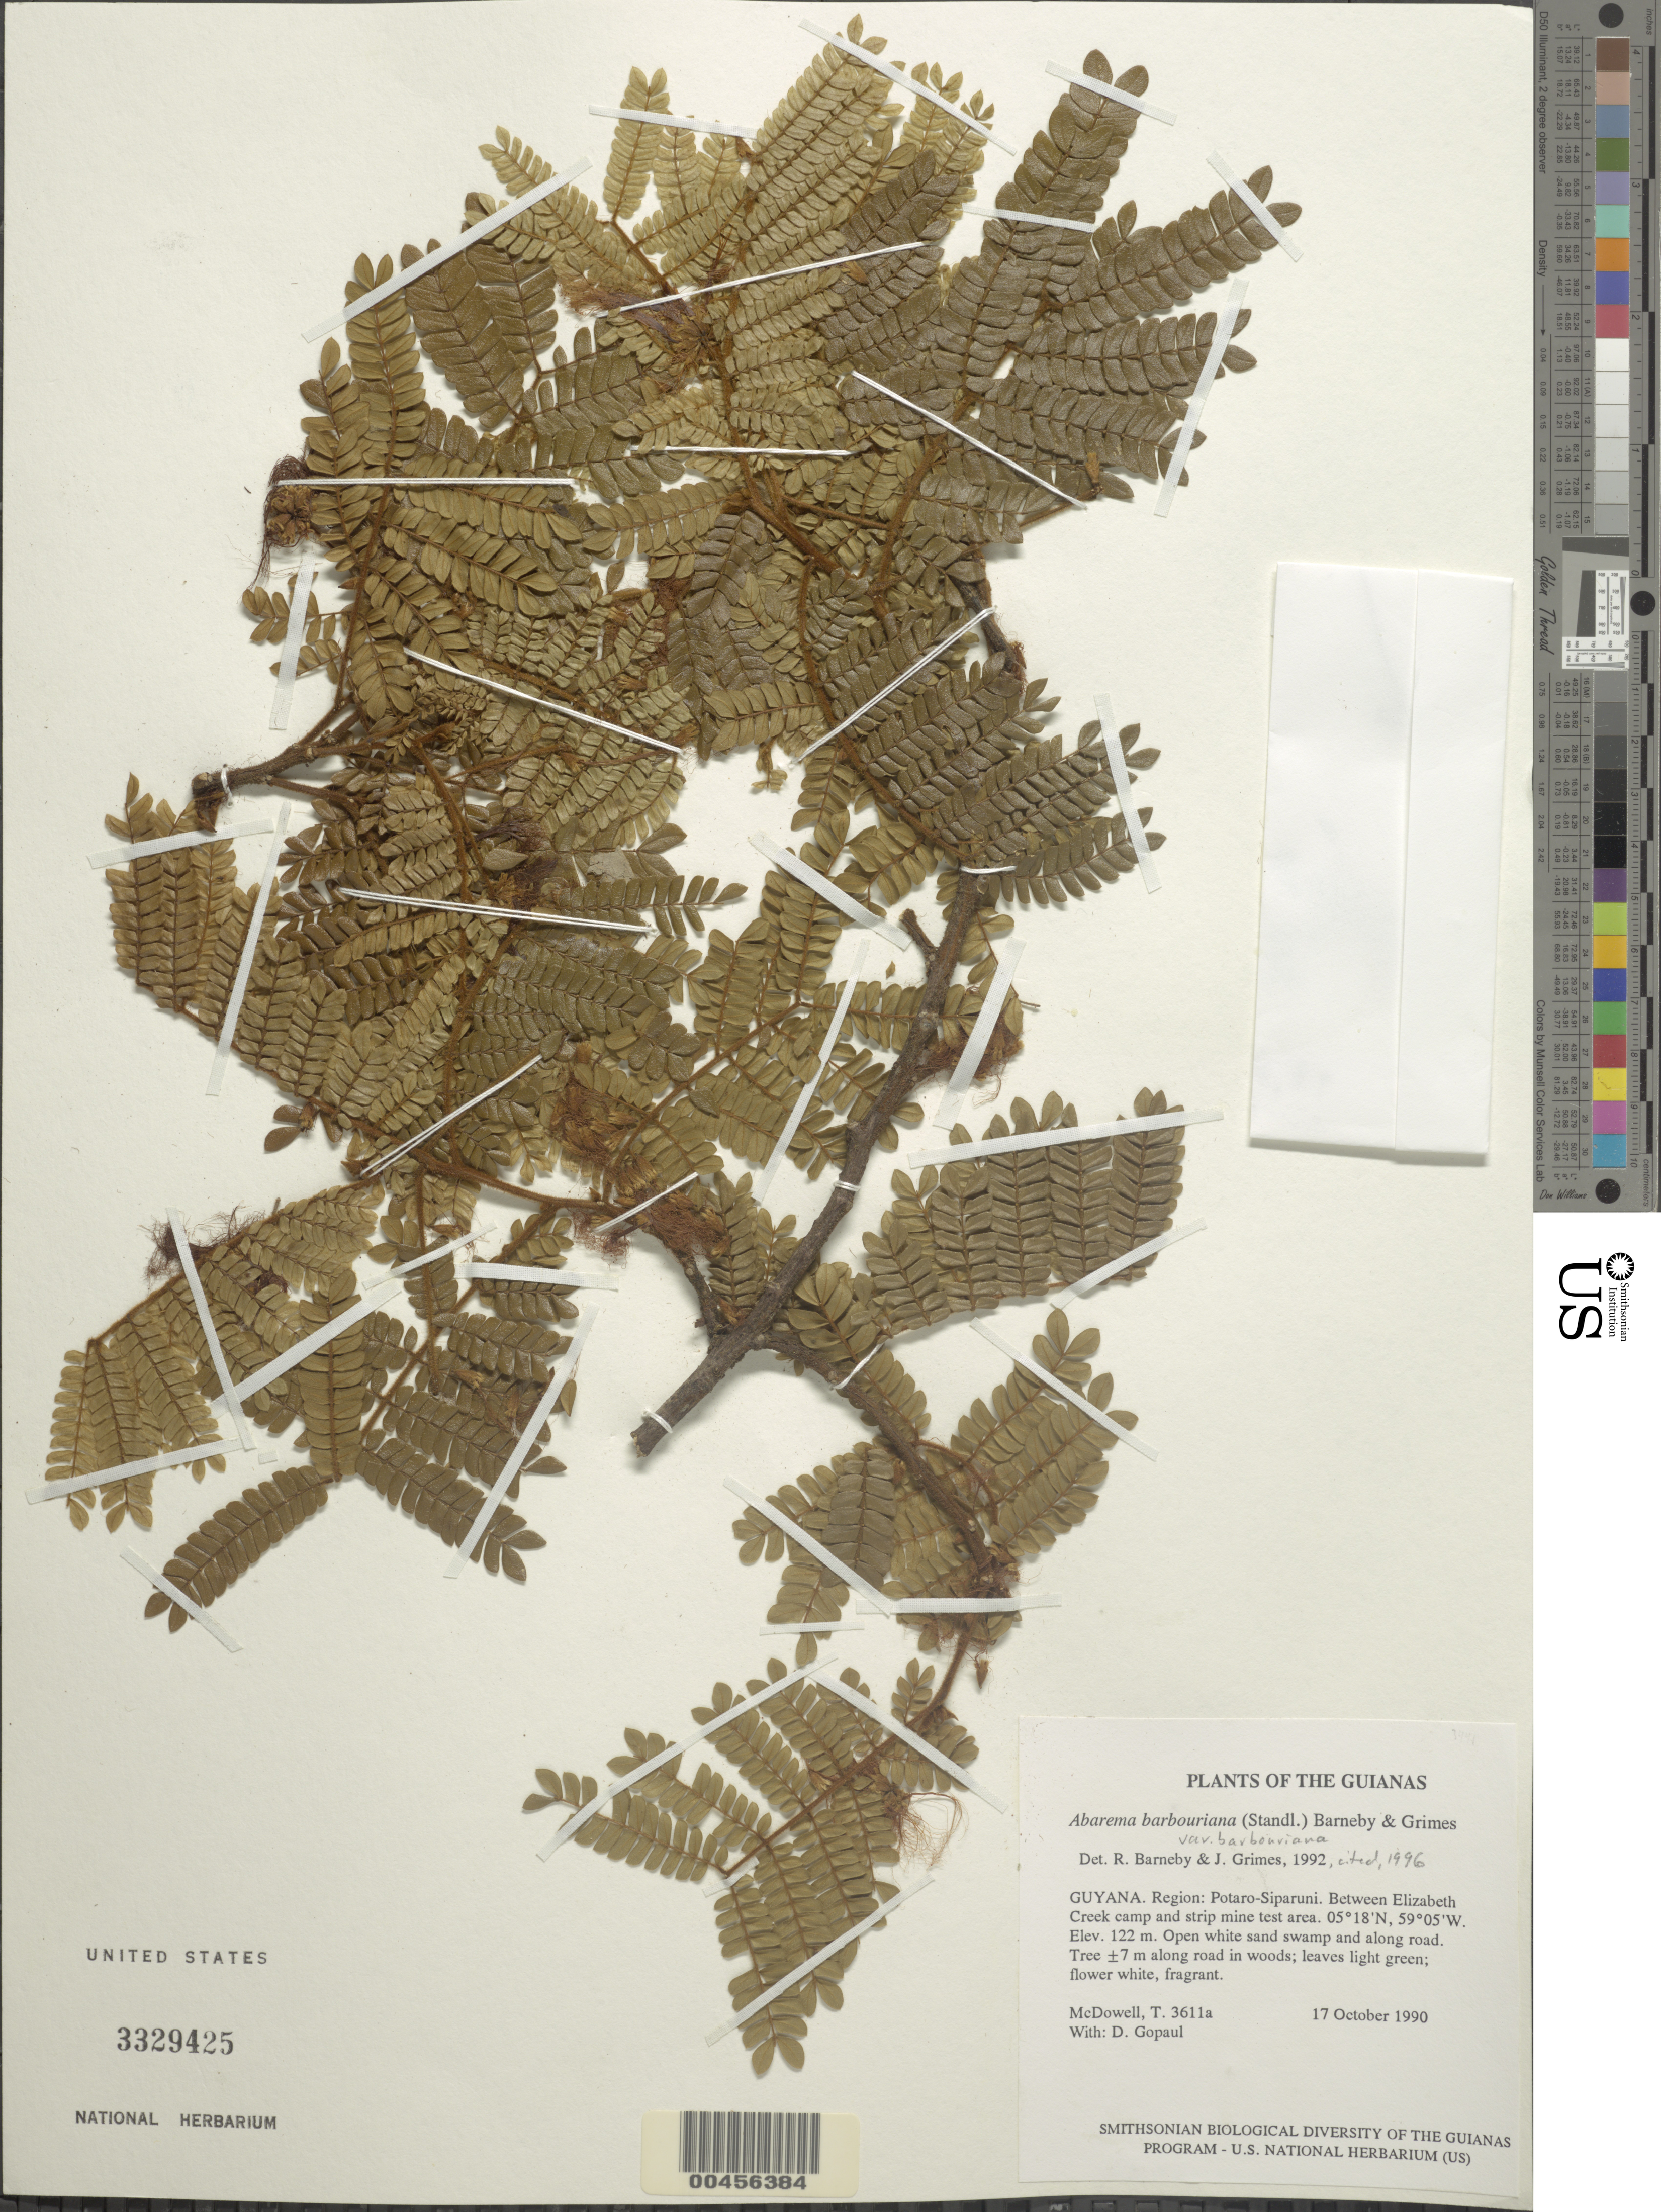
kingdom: Plantae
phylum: Tracheophyta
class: Magnoliopsida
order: Fabales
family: Fabaceae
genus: Abarema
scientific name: Abarema barbouriana var. barbouriana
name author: (Standl.) Barneby & J.W. Grimes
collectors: T. McDowell & D. Gopaul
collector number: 3611 a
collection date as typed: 17 October 1990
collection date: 1990-10-17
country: Guyana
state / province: Potaro-Siparuni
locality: Between Elizabeth Creek camp and strip mine test area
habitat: Open white sand swamp and along road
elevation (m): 122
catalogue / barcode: US 3329425